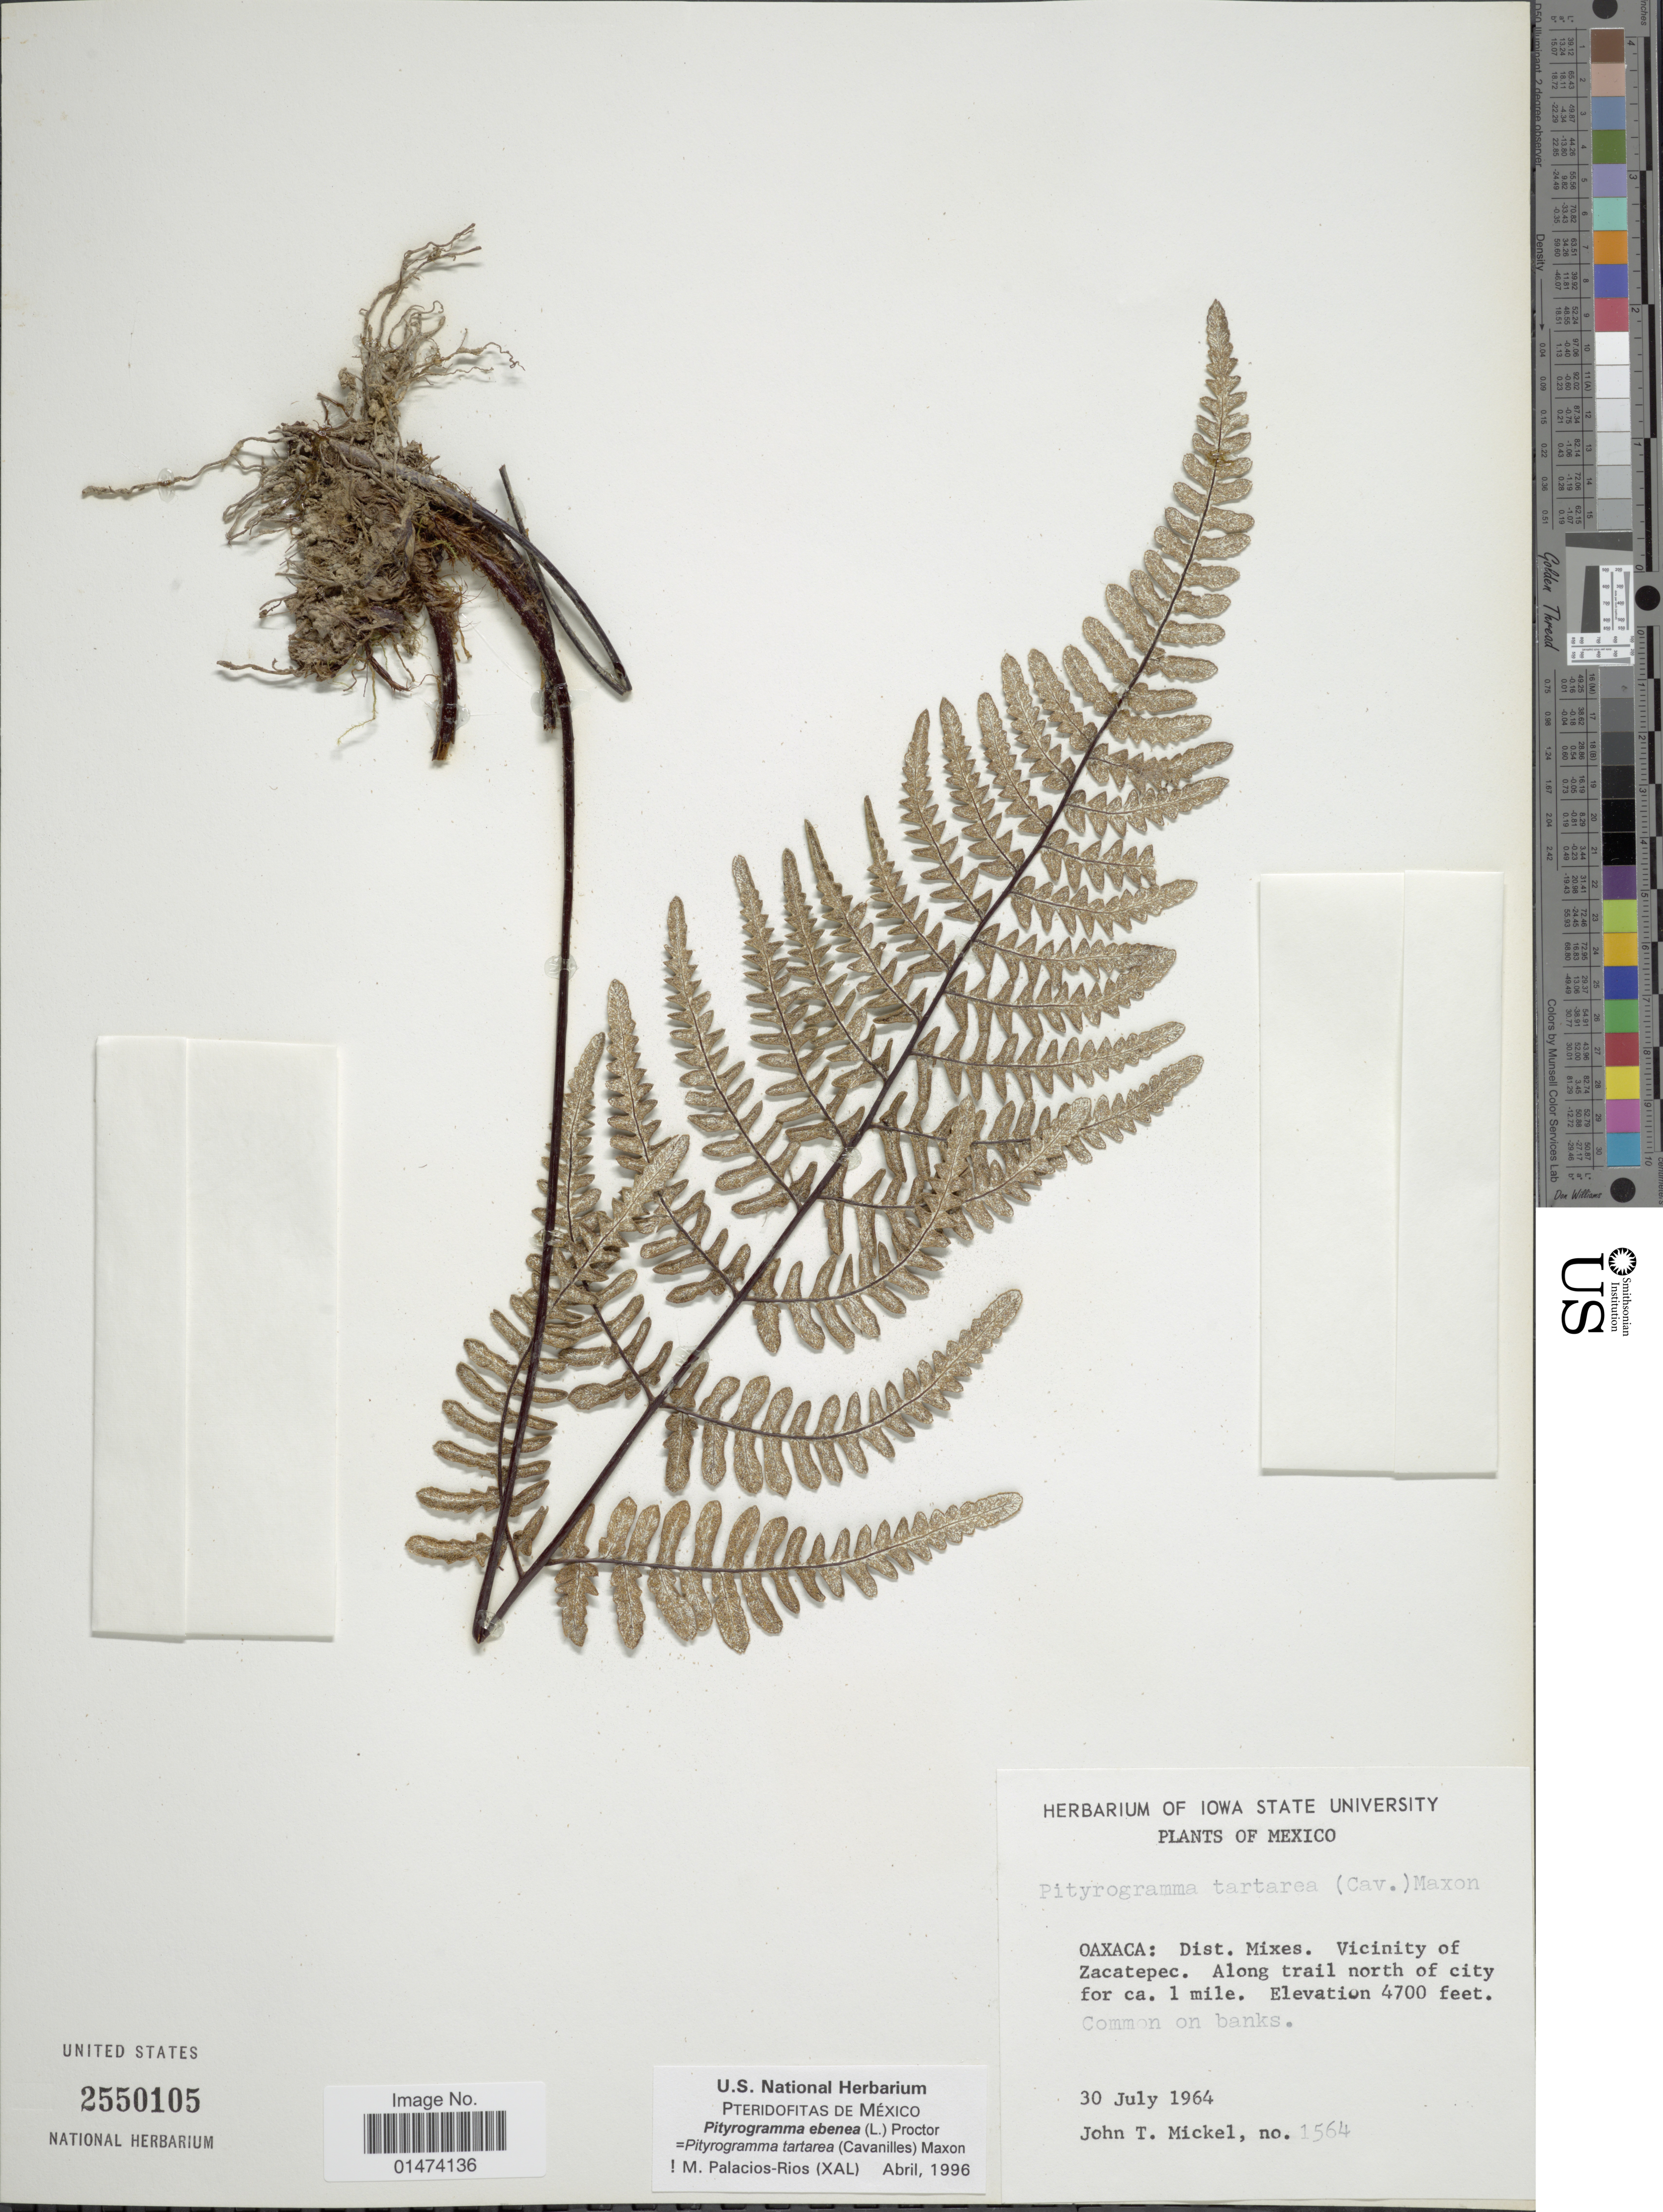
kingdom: Plantae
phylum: Tracheophyta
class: Polypodiopsida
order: Polypodiales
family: Pteridaceae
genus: Pityrogramma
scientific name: Pityrogramma tartarea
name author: (Cav.) Maxon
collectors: J. T. Mickel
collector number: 1564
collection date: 1964-07-30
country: Mexico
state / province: Oaxaca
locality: Dist. mices. Vicinity of Zacatepec. Along trail north of city for ca. 1 mile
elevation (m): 1433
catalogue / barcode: US 2550105